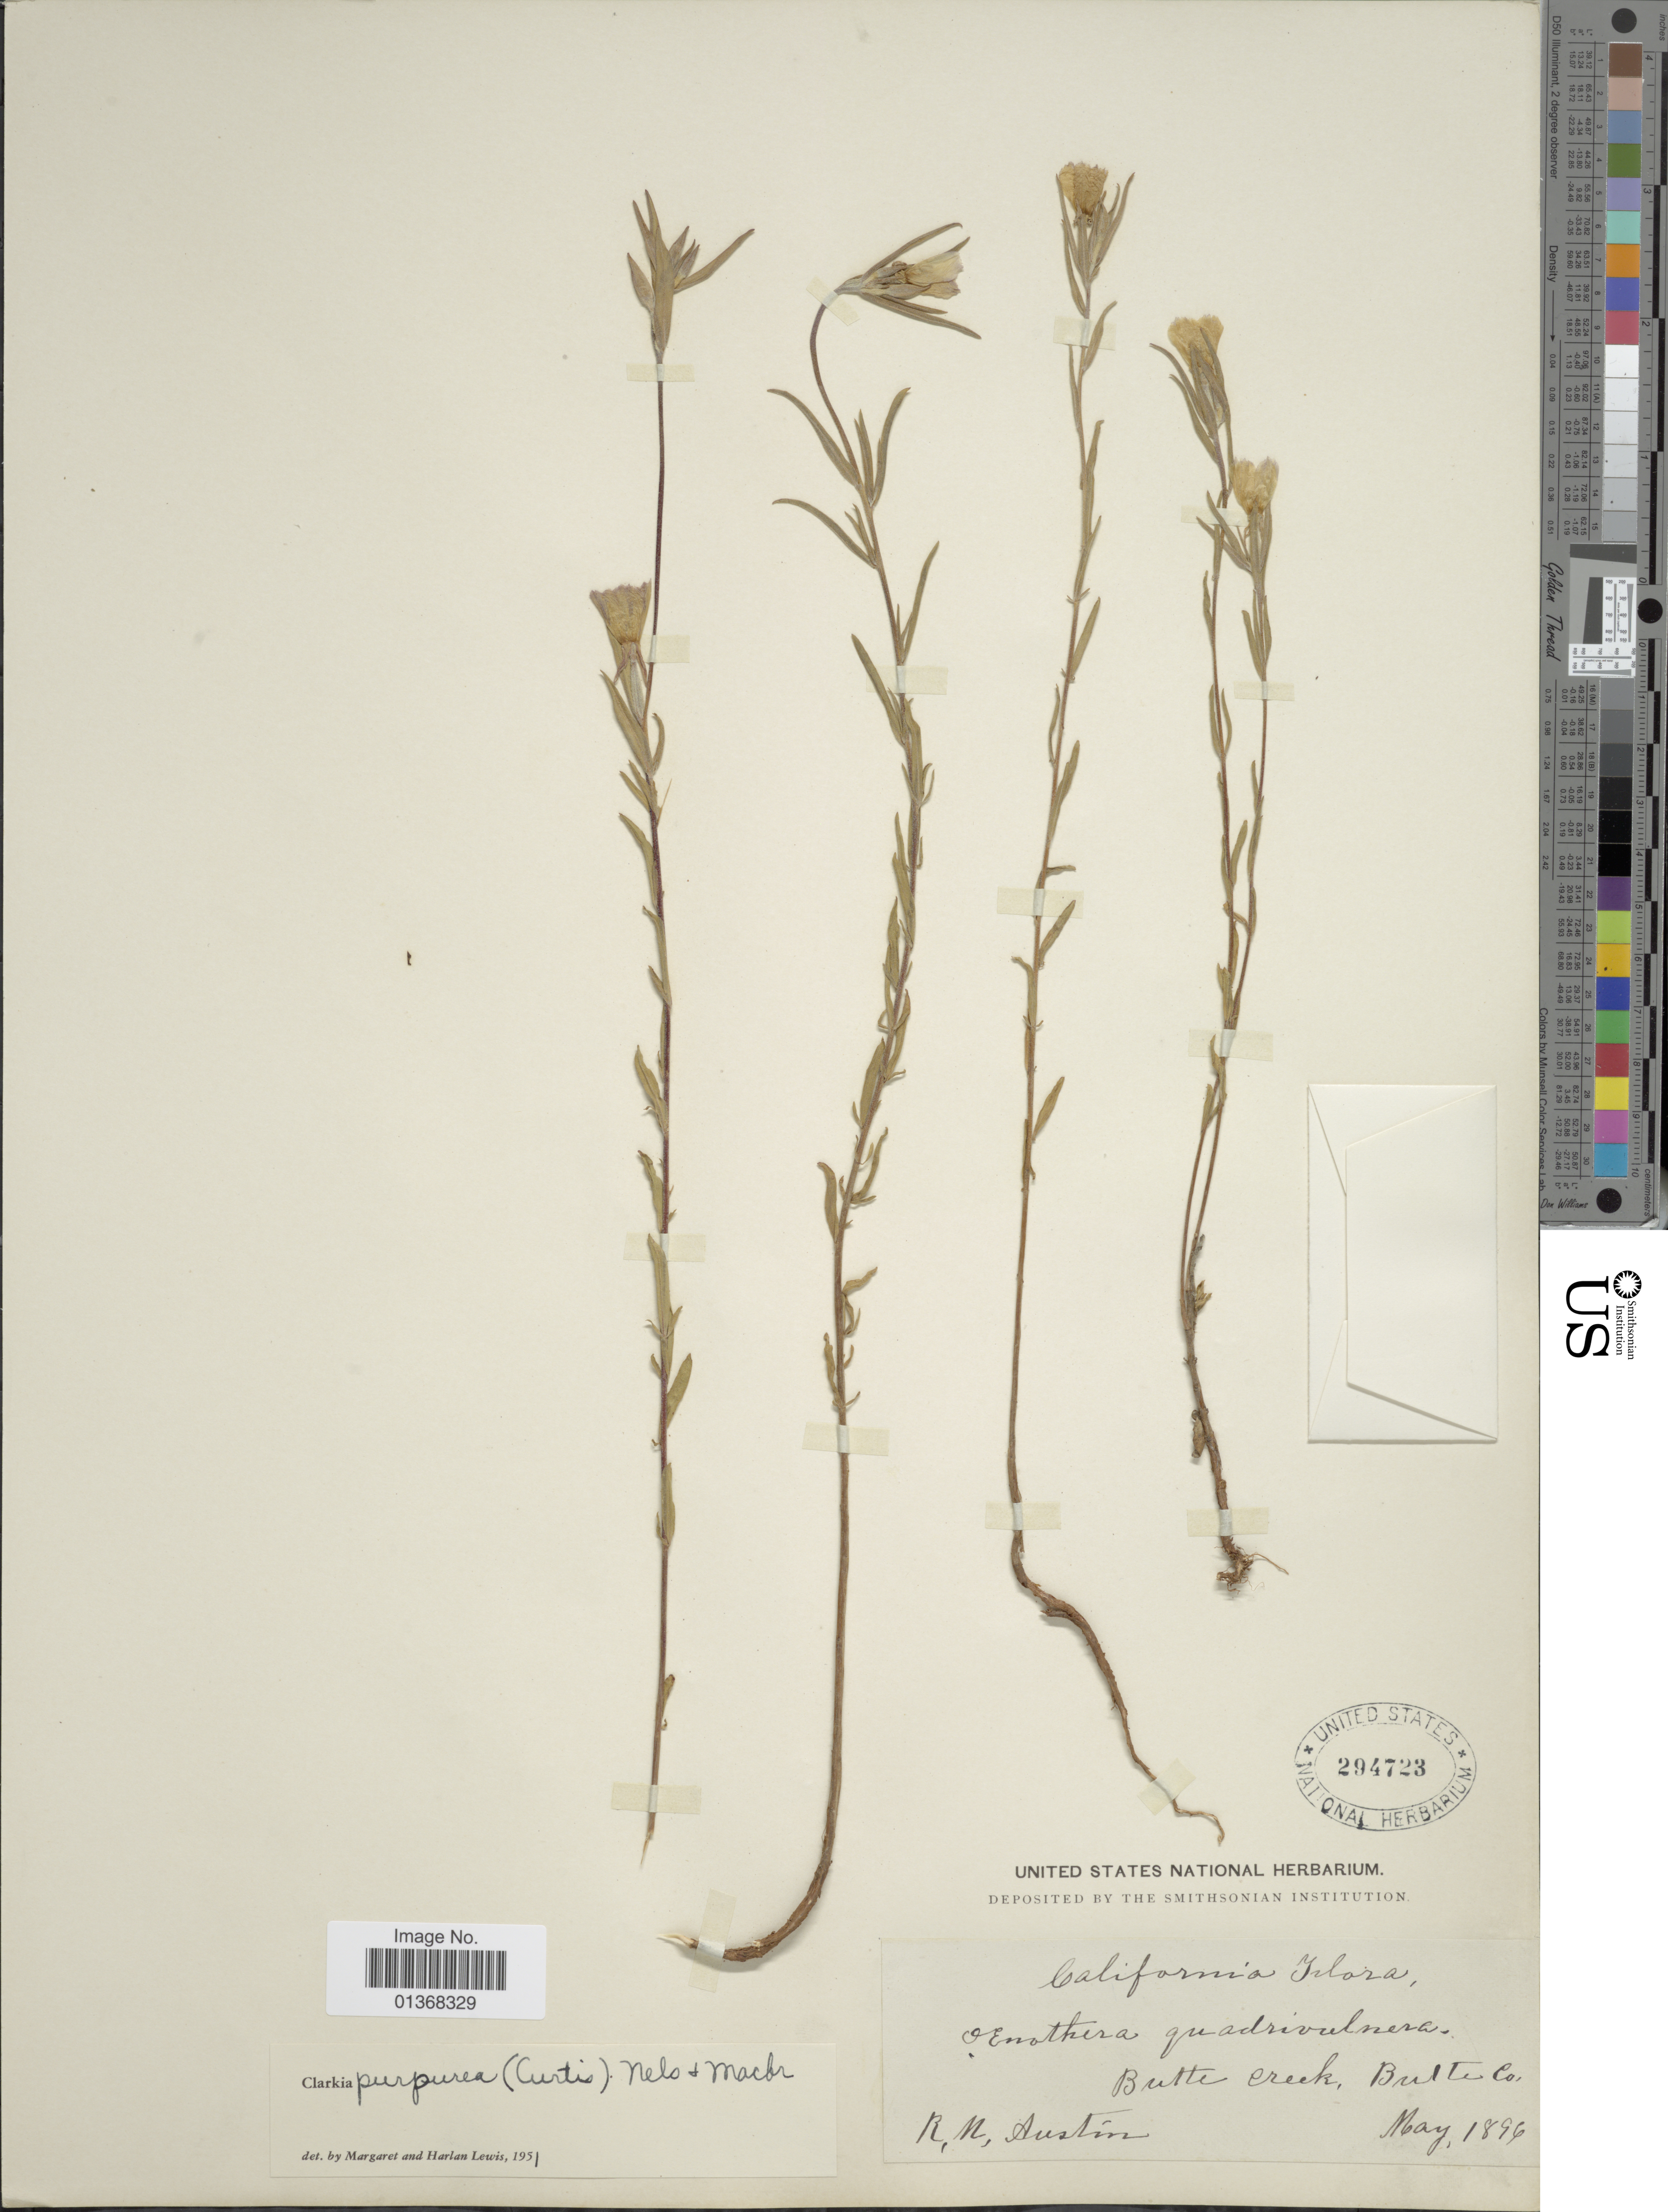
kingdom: Plantae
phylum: Tracheophyta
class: Magnoliopsida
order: Myrtales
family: Onagraceae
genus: Clarkia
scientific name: Clarkia purpurea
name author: (Curtis) A. Nelson & J.F. Macbr.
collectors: R. Austin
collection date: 1896-05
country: United States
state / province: California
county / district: Butte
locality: Butte Creek, Butte Co.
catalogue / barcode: US 294723